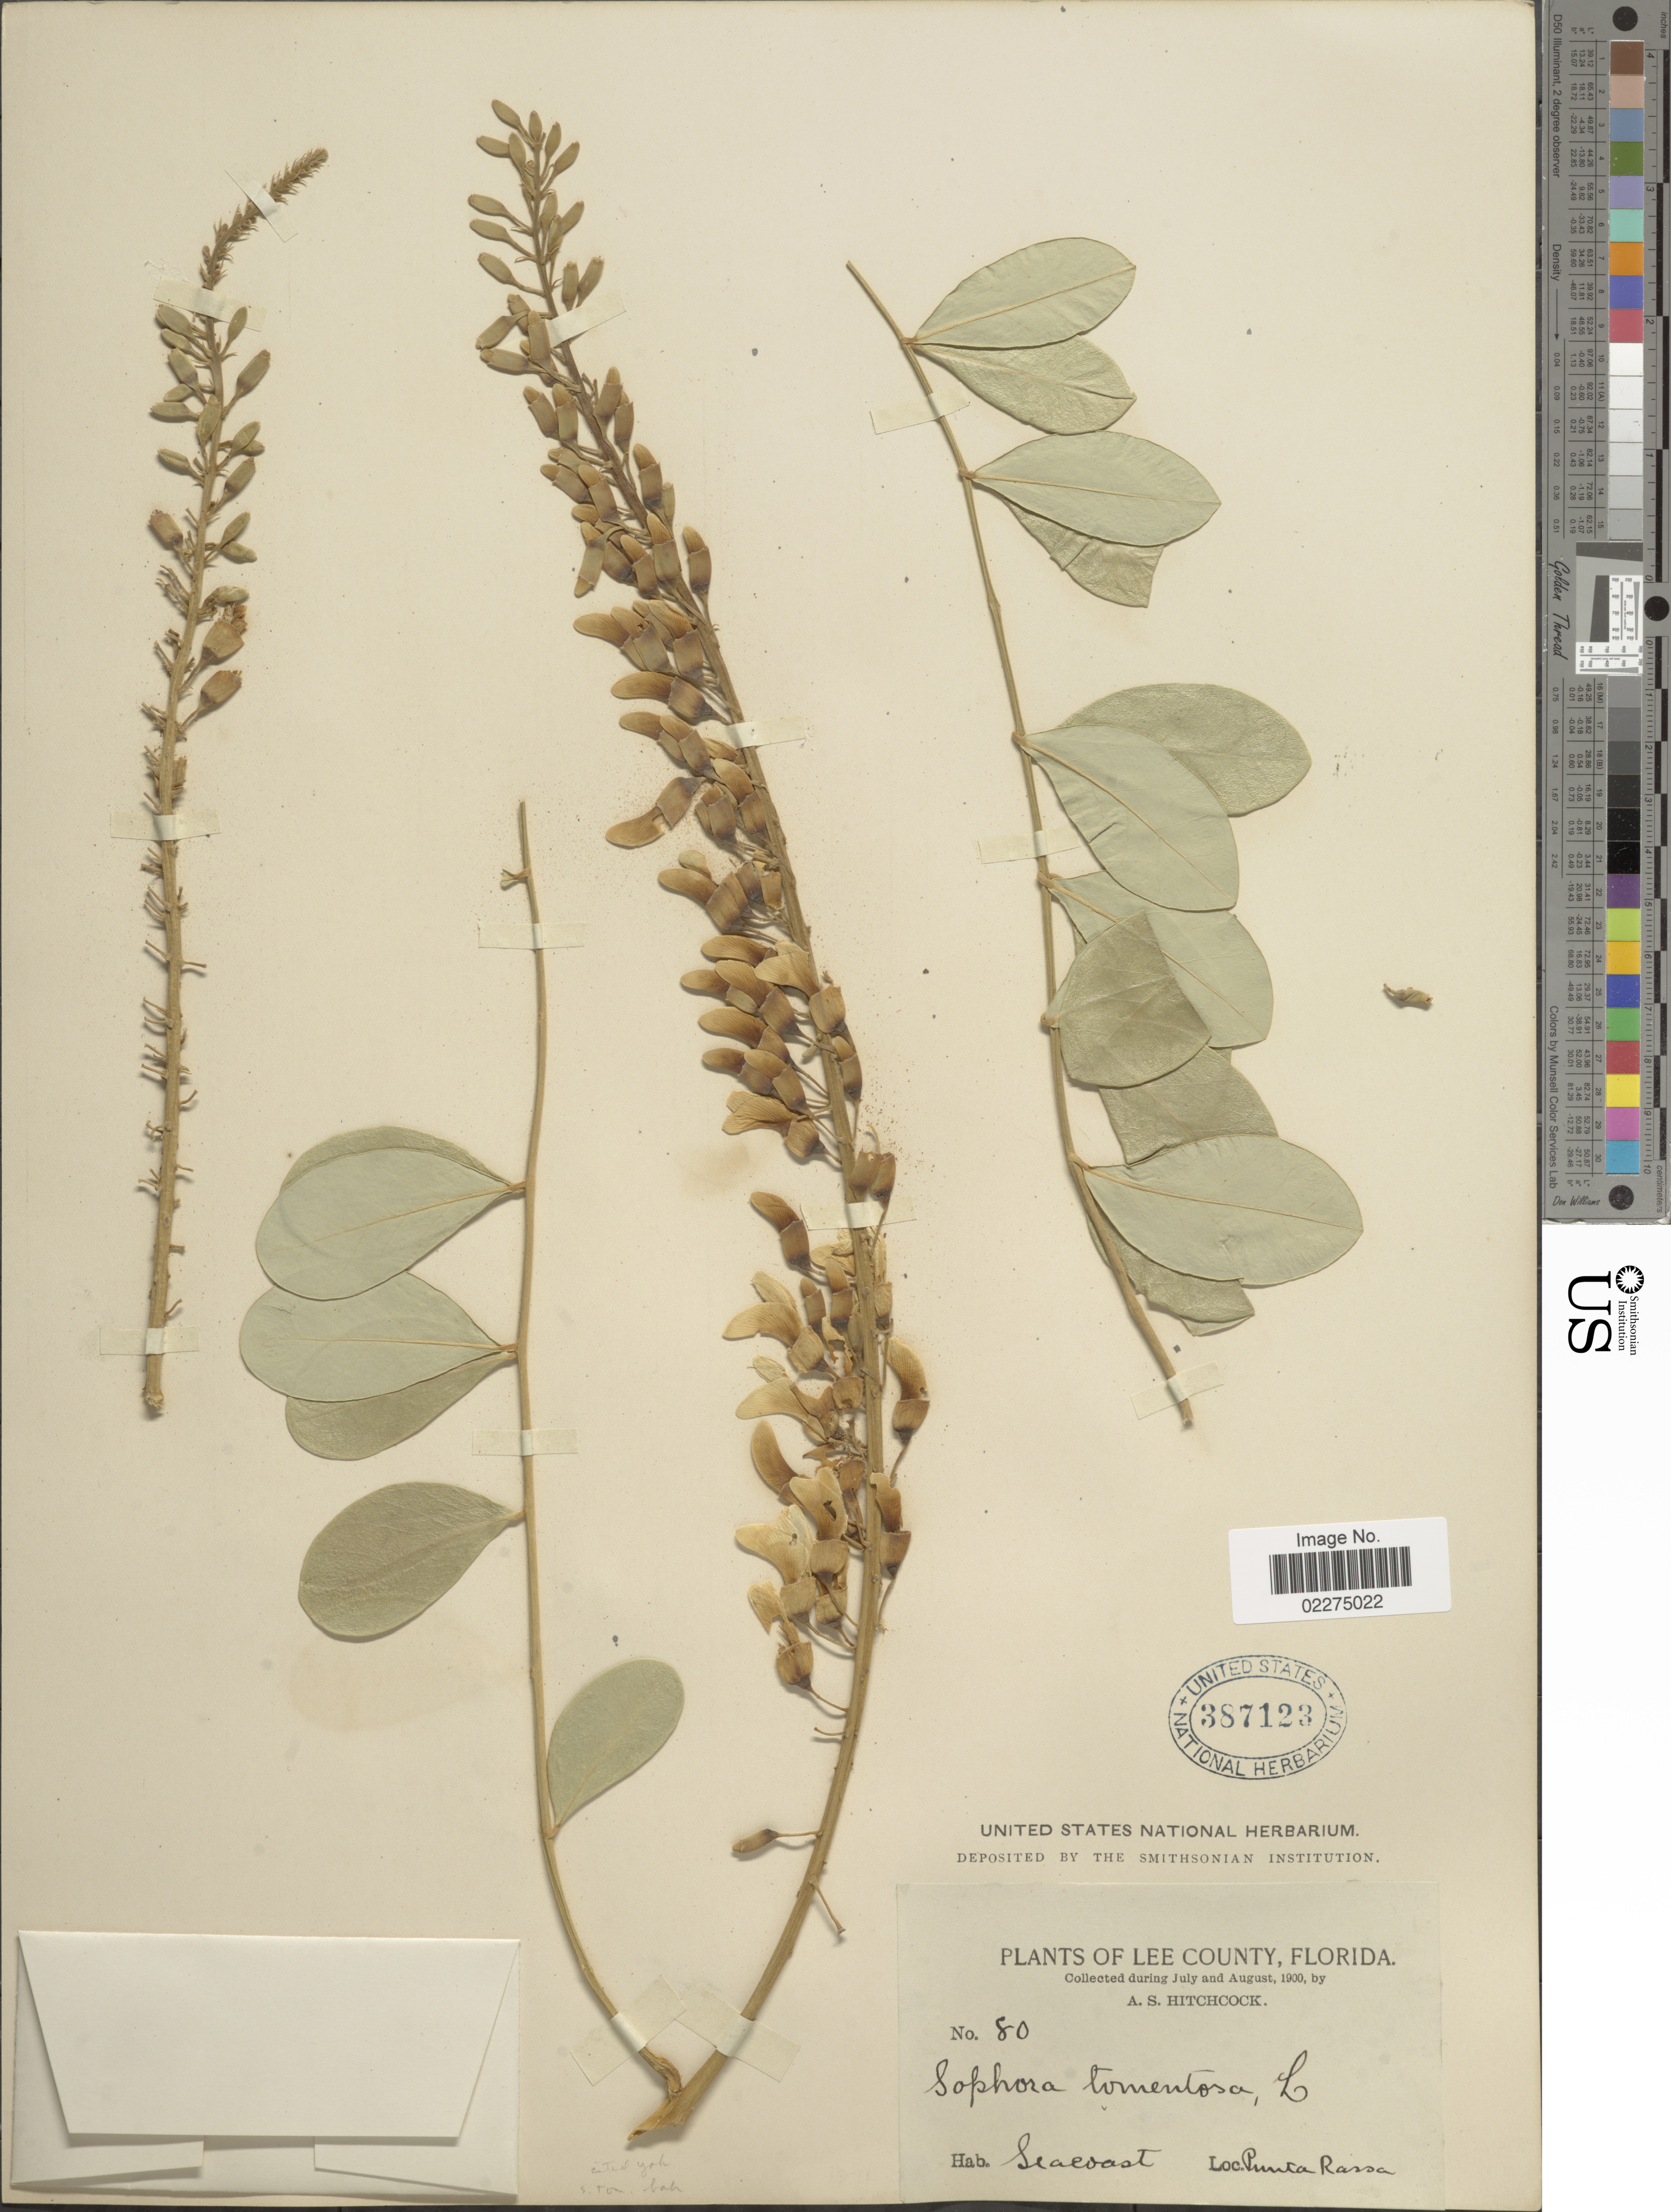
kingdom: Plantae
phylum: Tracheophyta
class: Magnoliopsida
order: Fabales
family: Fabaceae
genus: Sophora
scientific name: Sophora tomentosa var. truncata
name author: Torr. & A. Gray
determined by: Strong, Mark T., (BOT), Smithsonian Institution - National Museum of Natural History (UNITED STATES)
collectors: A. S. Hitchcock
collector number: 80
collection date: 1900-07/1900-08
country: United States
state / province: Florida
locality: Lee County, Florida, Punta Rassa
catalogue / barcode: US 387123